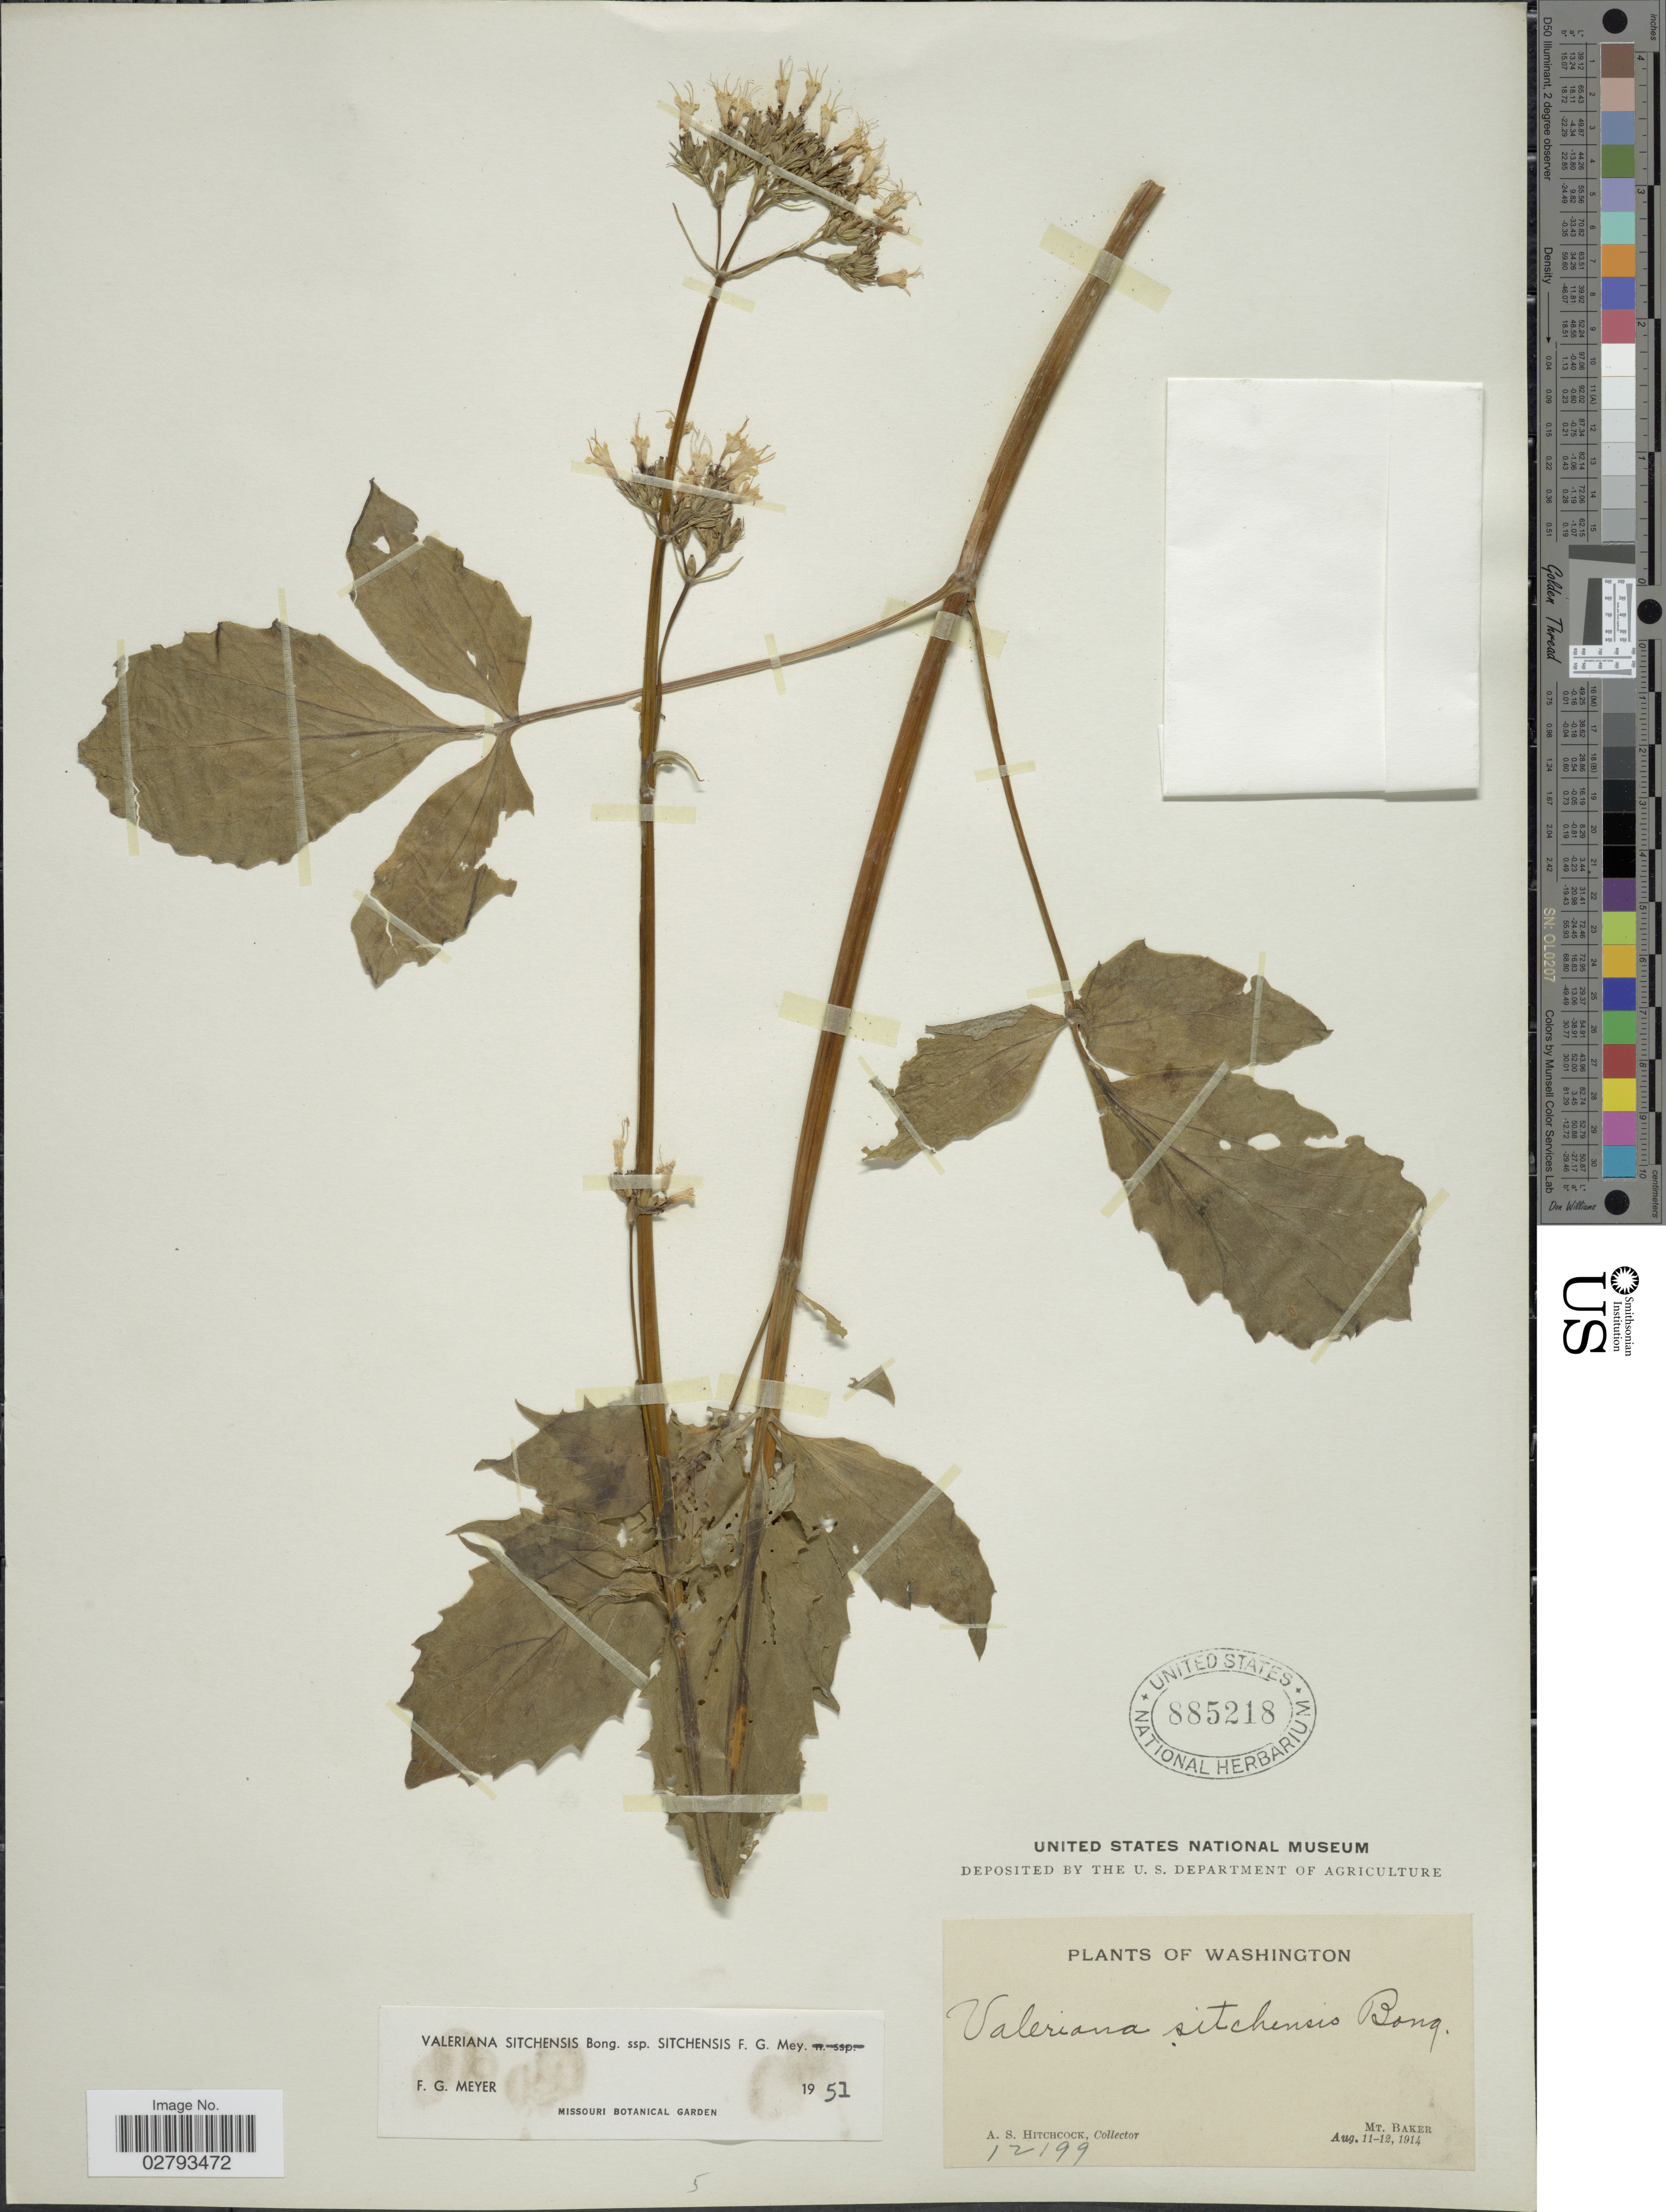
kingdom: Plantae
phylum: Tracheophyta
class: Magnoliopsida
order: Dipsacales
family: Caprifoliaceae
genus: Valeriana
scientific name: Valeriana sitchensis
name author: Bong.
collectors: A. S. Hitchcock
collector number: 12199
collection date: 1914-08-11/1914-08-12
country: United States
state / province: Washington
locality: Mt. Baker.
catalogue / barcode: US 885218